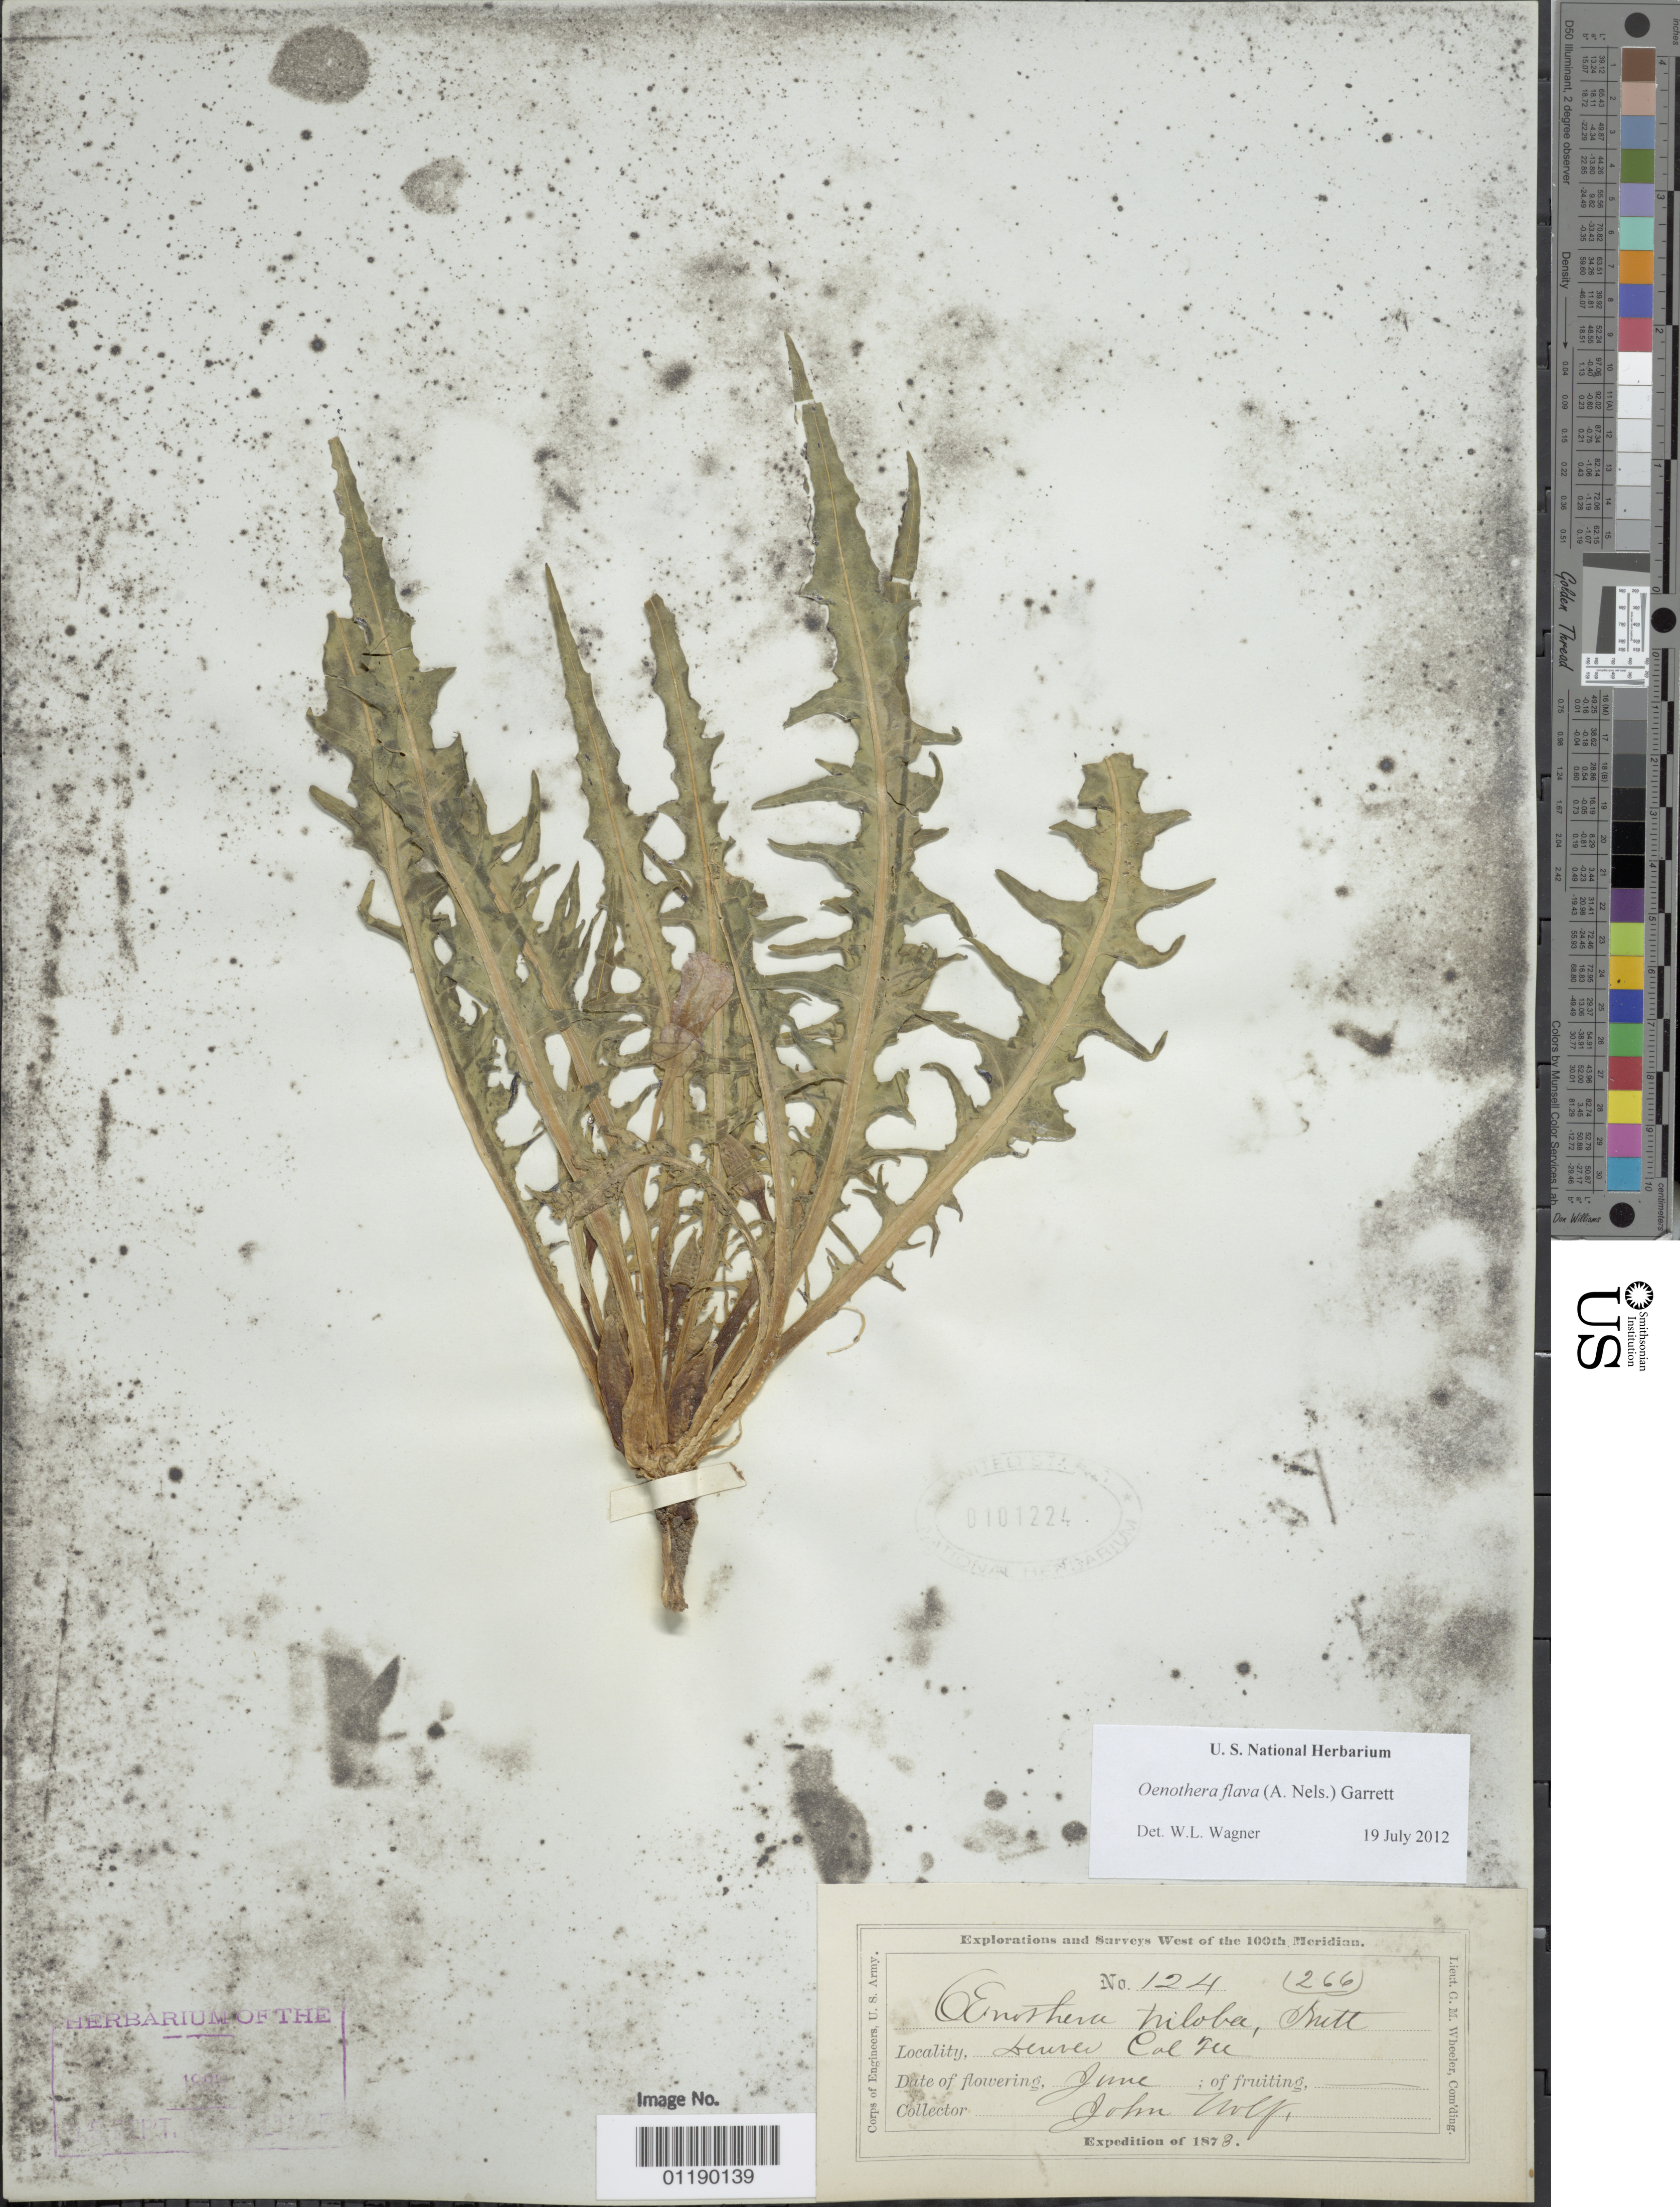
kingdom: Plantae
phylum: Tracheophyta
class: Magnoliopsida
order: Myrtales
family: Onagraceae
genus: Oenothera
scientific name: Oenothera flava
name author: (A. Nelson) Garrett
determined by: Wagner, W. L., (BOT), Smithsonian Institution - National Museum of Natural History (UNITED STATES)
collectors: J. Wolf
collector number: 124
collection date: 1873-06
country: United States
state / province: Colorado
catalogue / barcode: US 101224